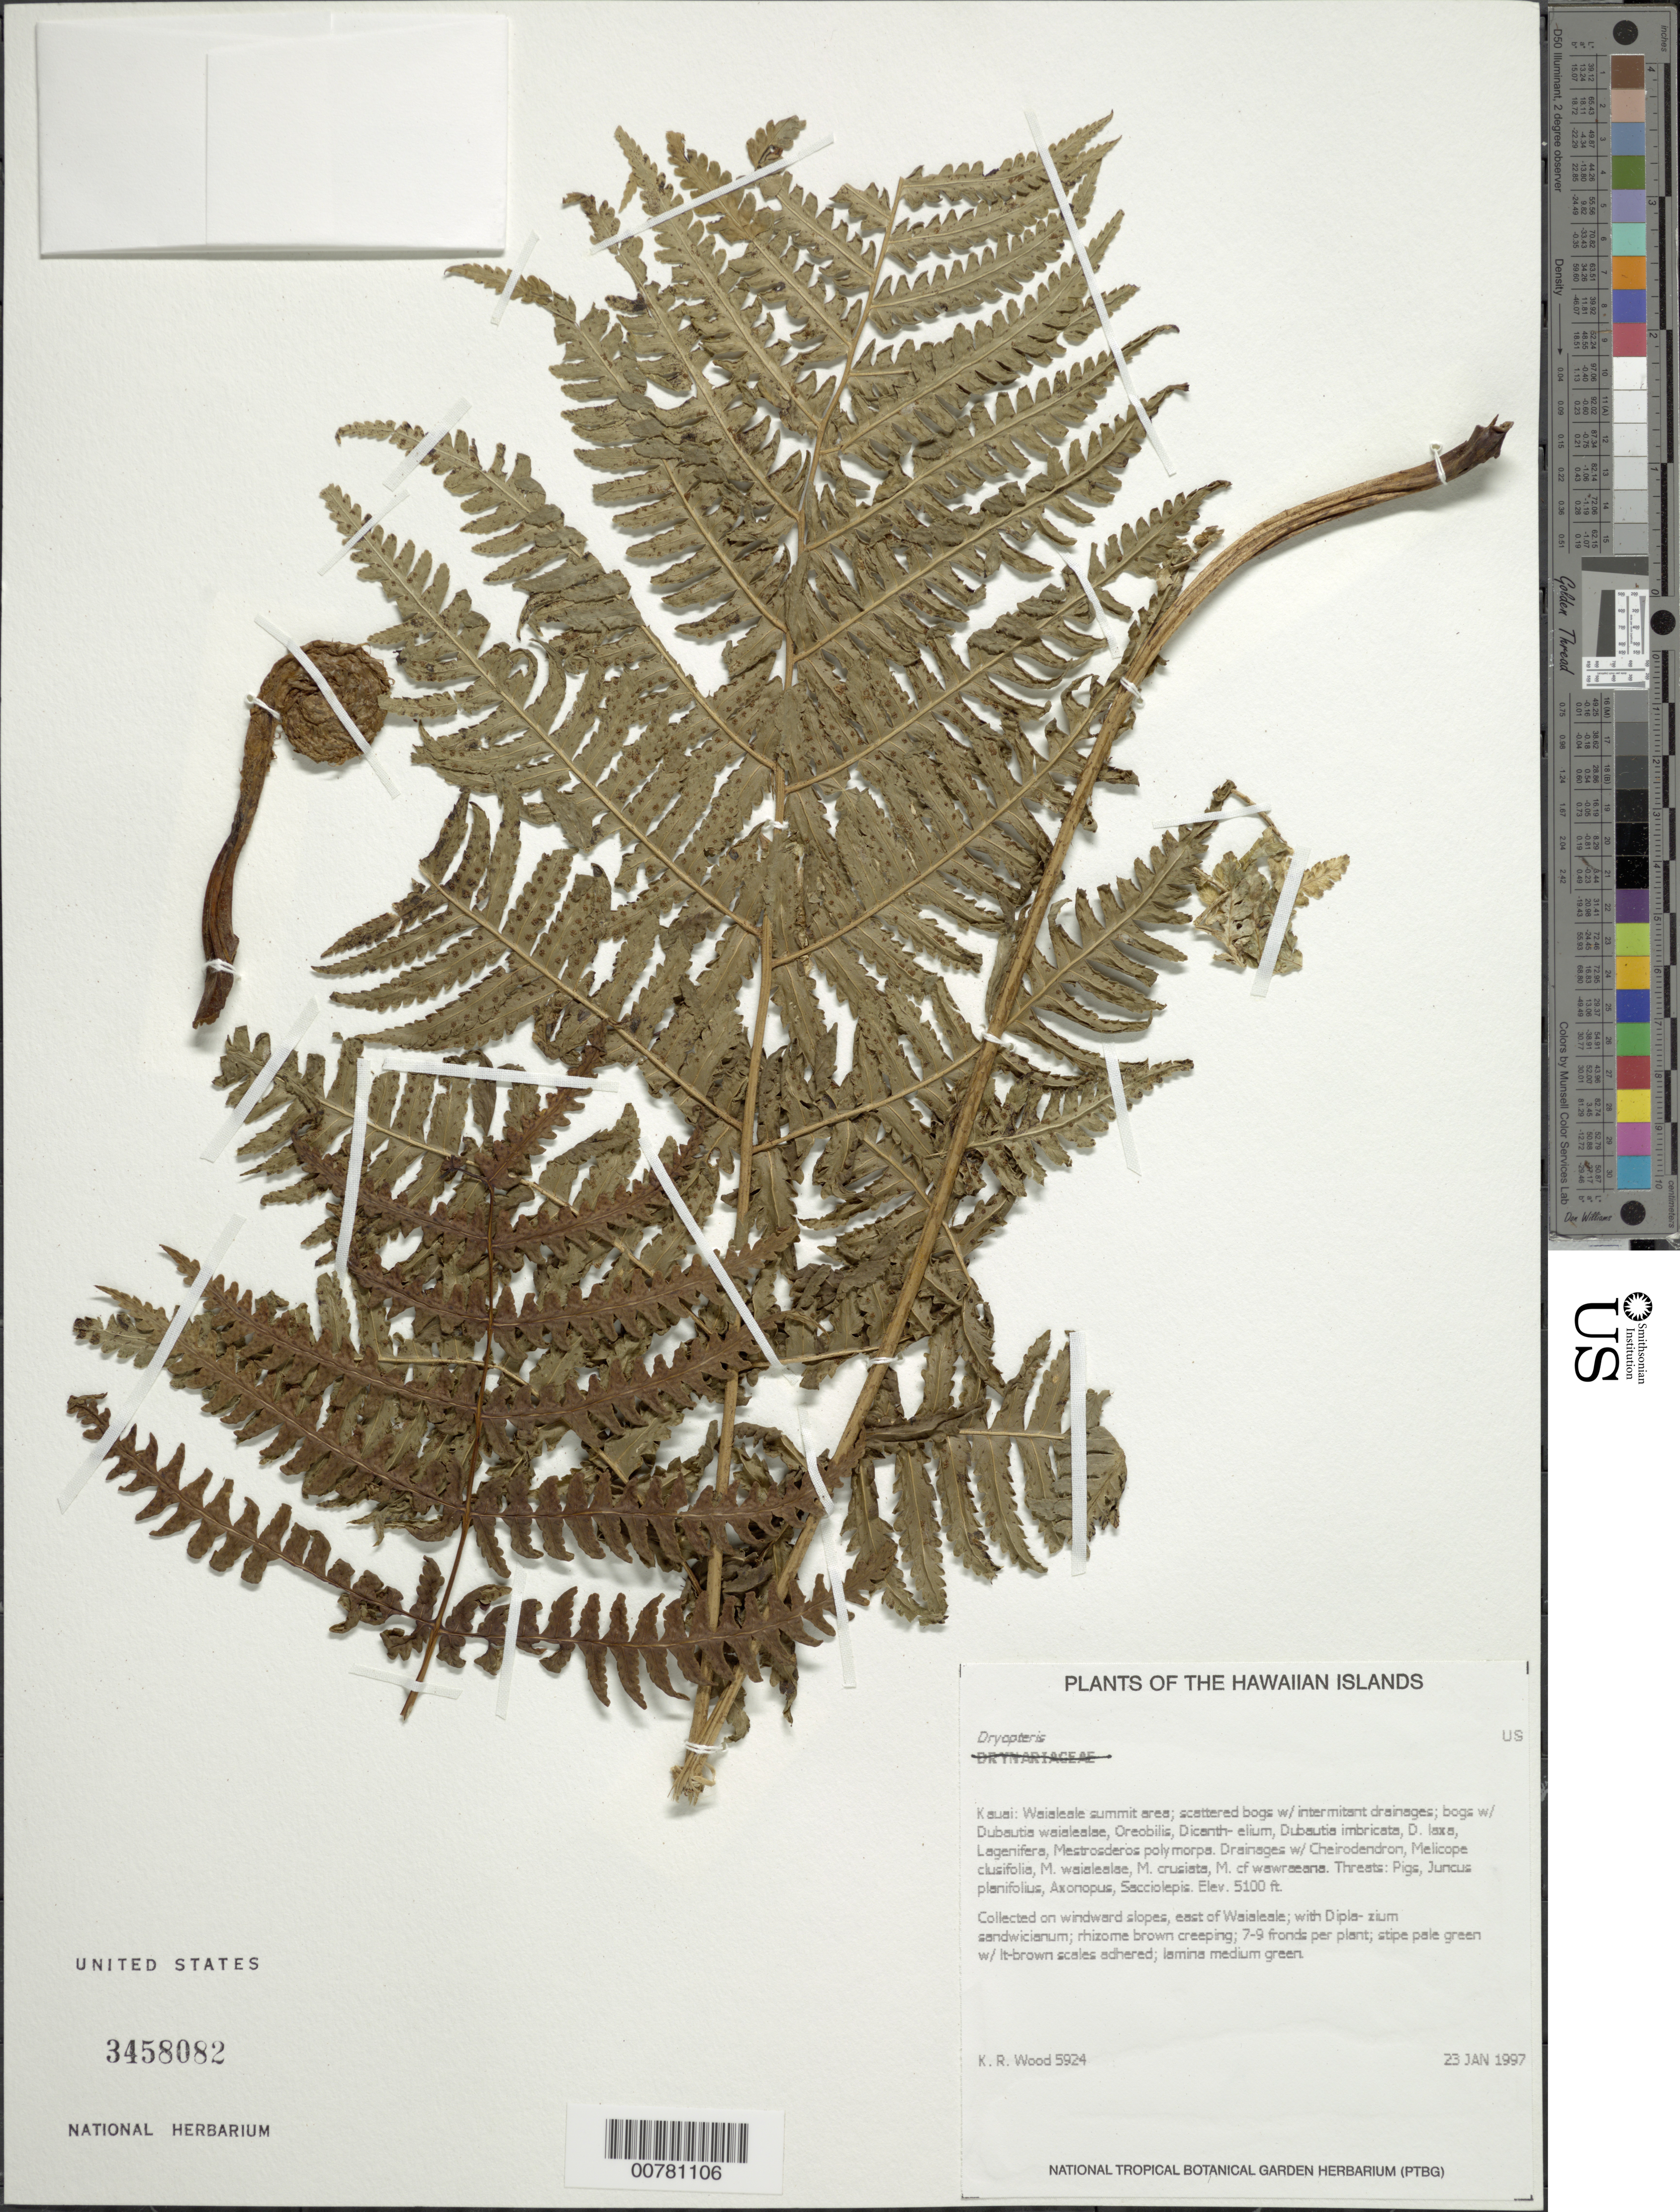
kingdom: Plantae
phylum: Tracheophyta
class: Polypodiopsida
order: Polypodiales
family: Dryopteridaceae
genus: Dryopteris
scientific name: Dryopteris sp.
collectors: K. R. Wood & S. P. Perlman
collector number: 5924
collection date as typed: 23 Jan 1997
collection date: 1997-01-23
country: United States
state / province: Hawaii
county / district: Kaui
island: Kaua'i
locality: Waialeale summit area, east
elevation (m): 1554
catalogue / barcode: US 3458082